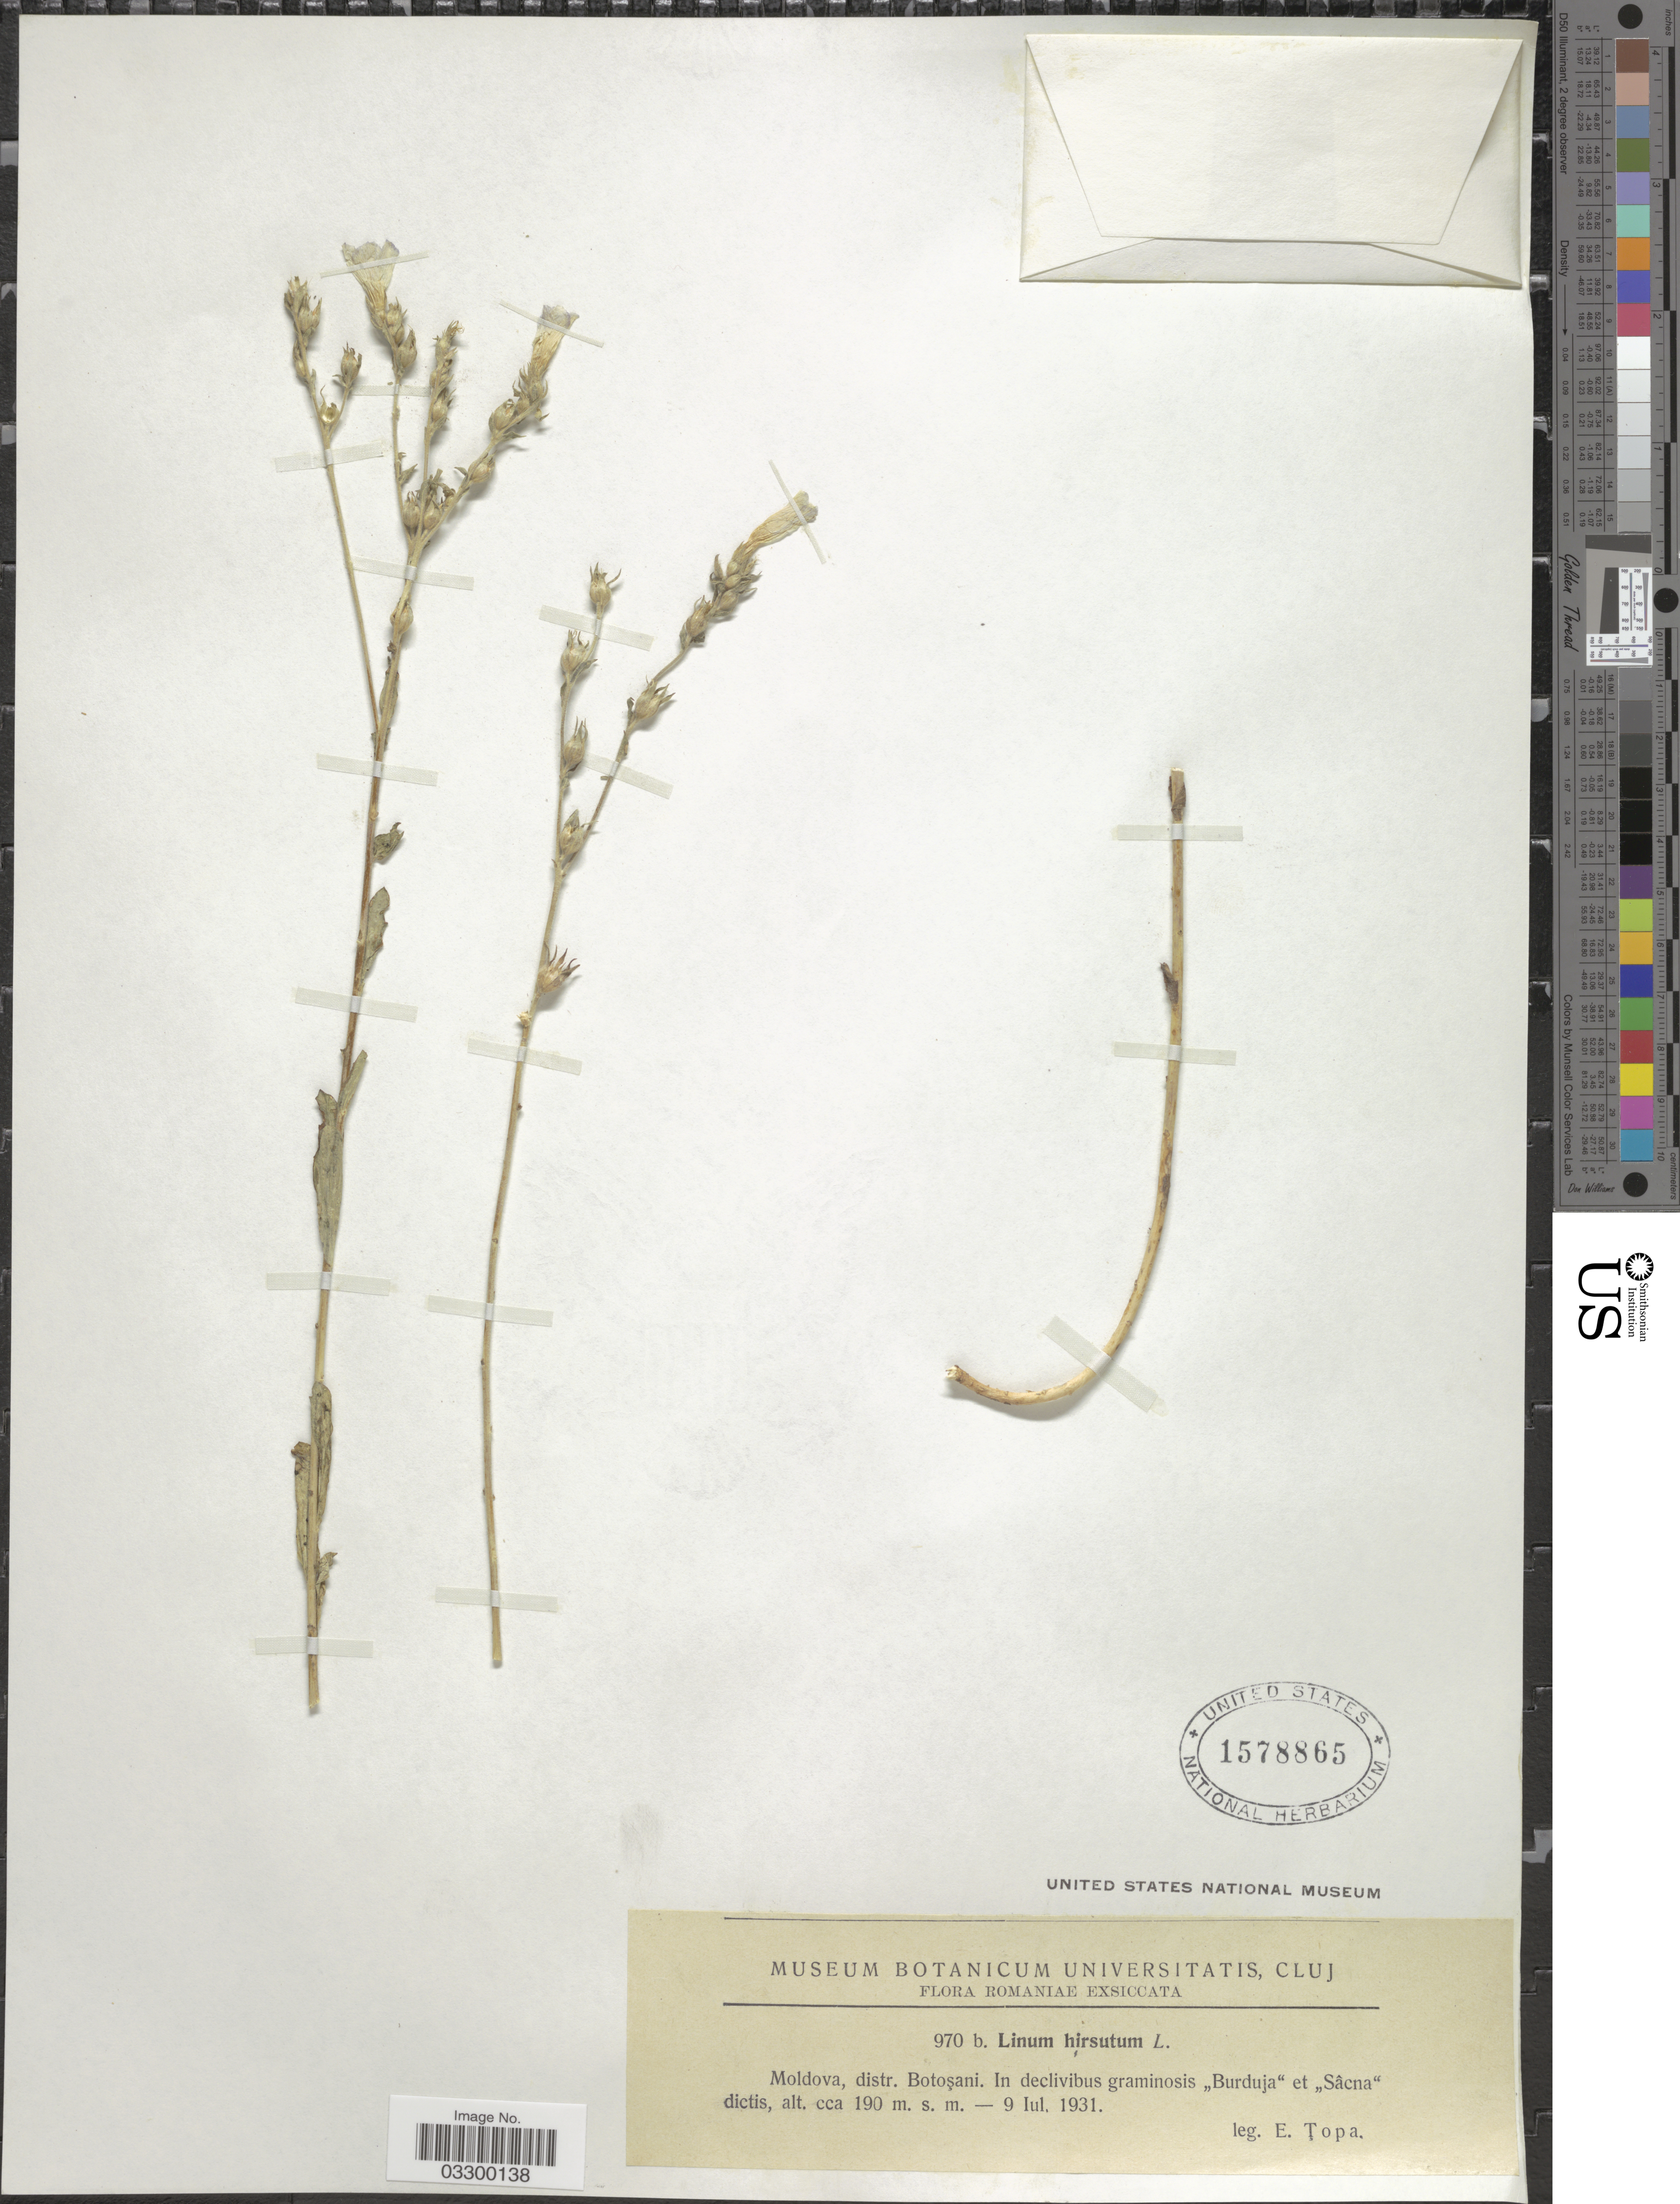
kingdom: Plantae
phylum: Tracheophyta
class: Magnoliopsida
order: Malpighiales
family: Linaceae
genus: Linum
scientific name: Linum hirsutum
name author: L.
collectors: E. Topa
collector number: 970 b.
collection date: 1931-07-09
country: Romania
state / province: Botosani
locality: Moldova, distr. Botosani. In declivibus "Burduja" et "Sâcna" dictis.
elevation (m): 190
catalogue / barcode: US 1578865